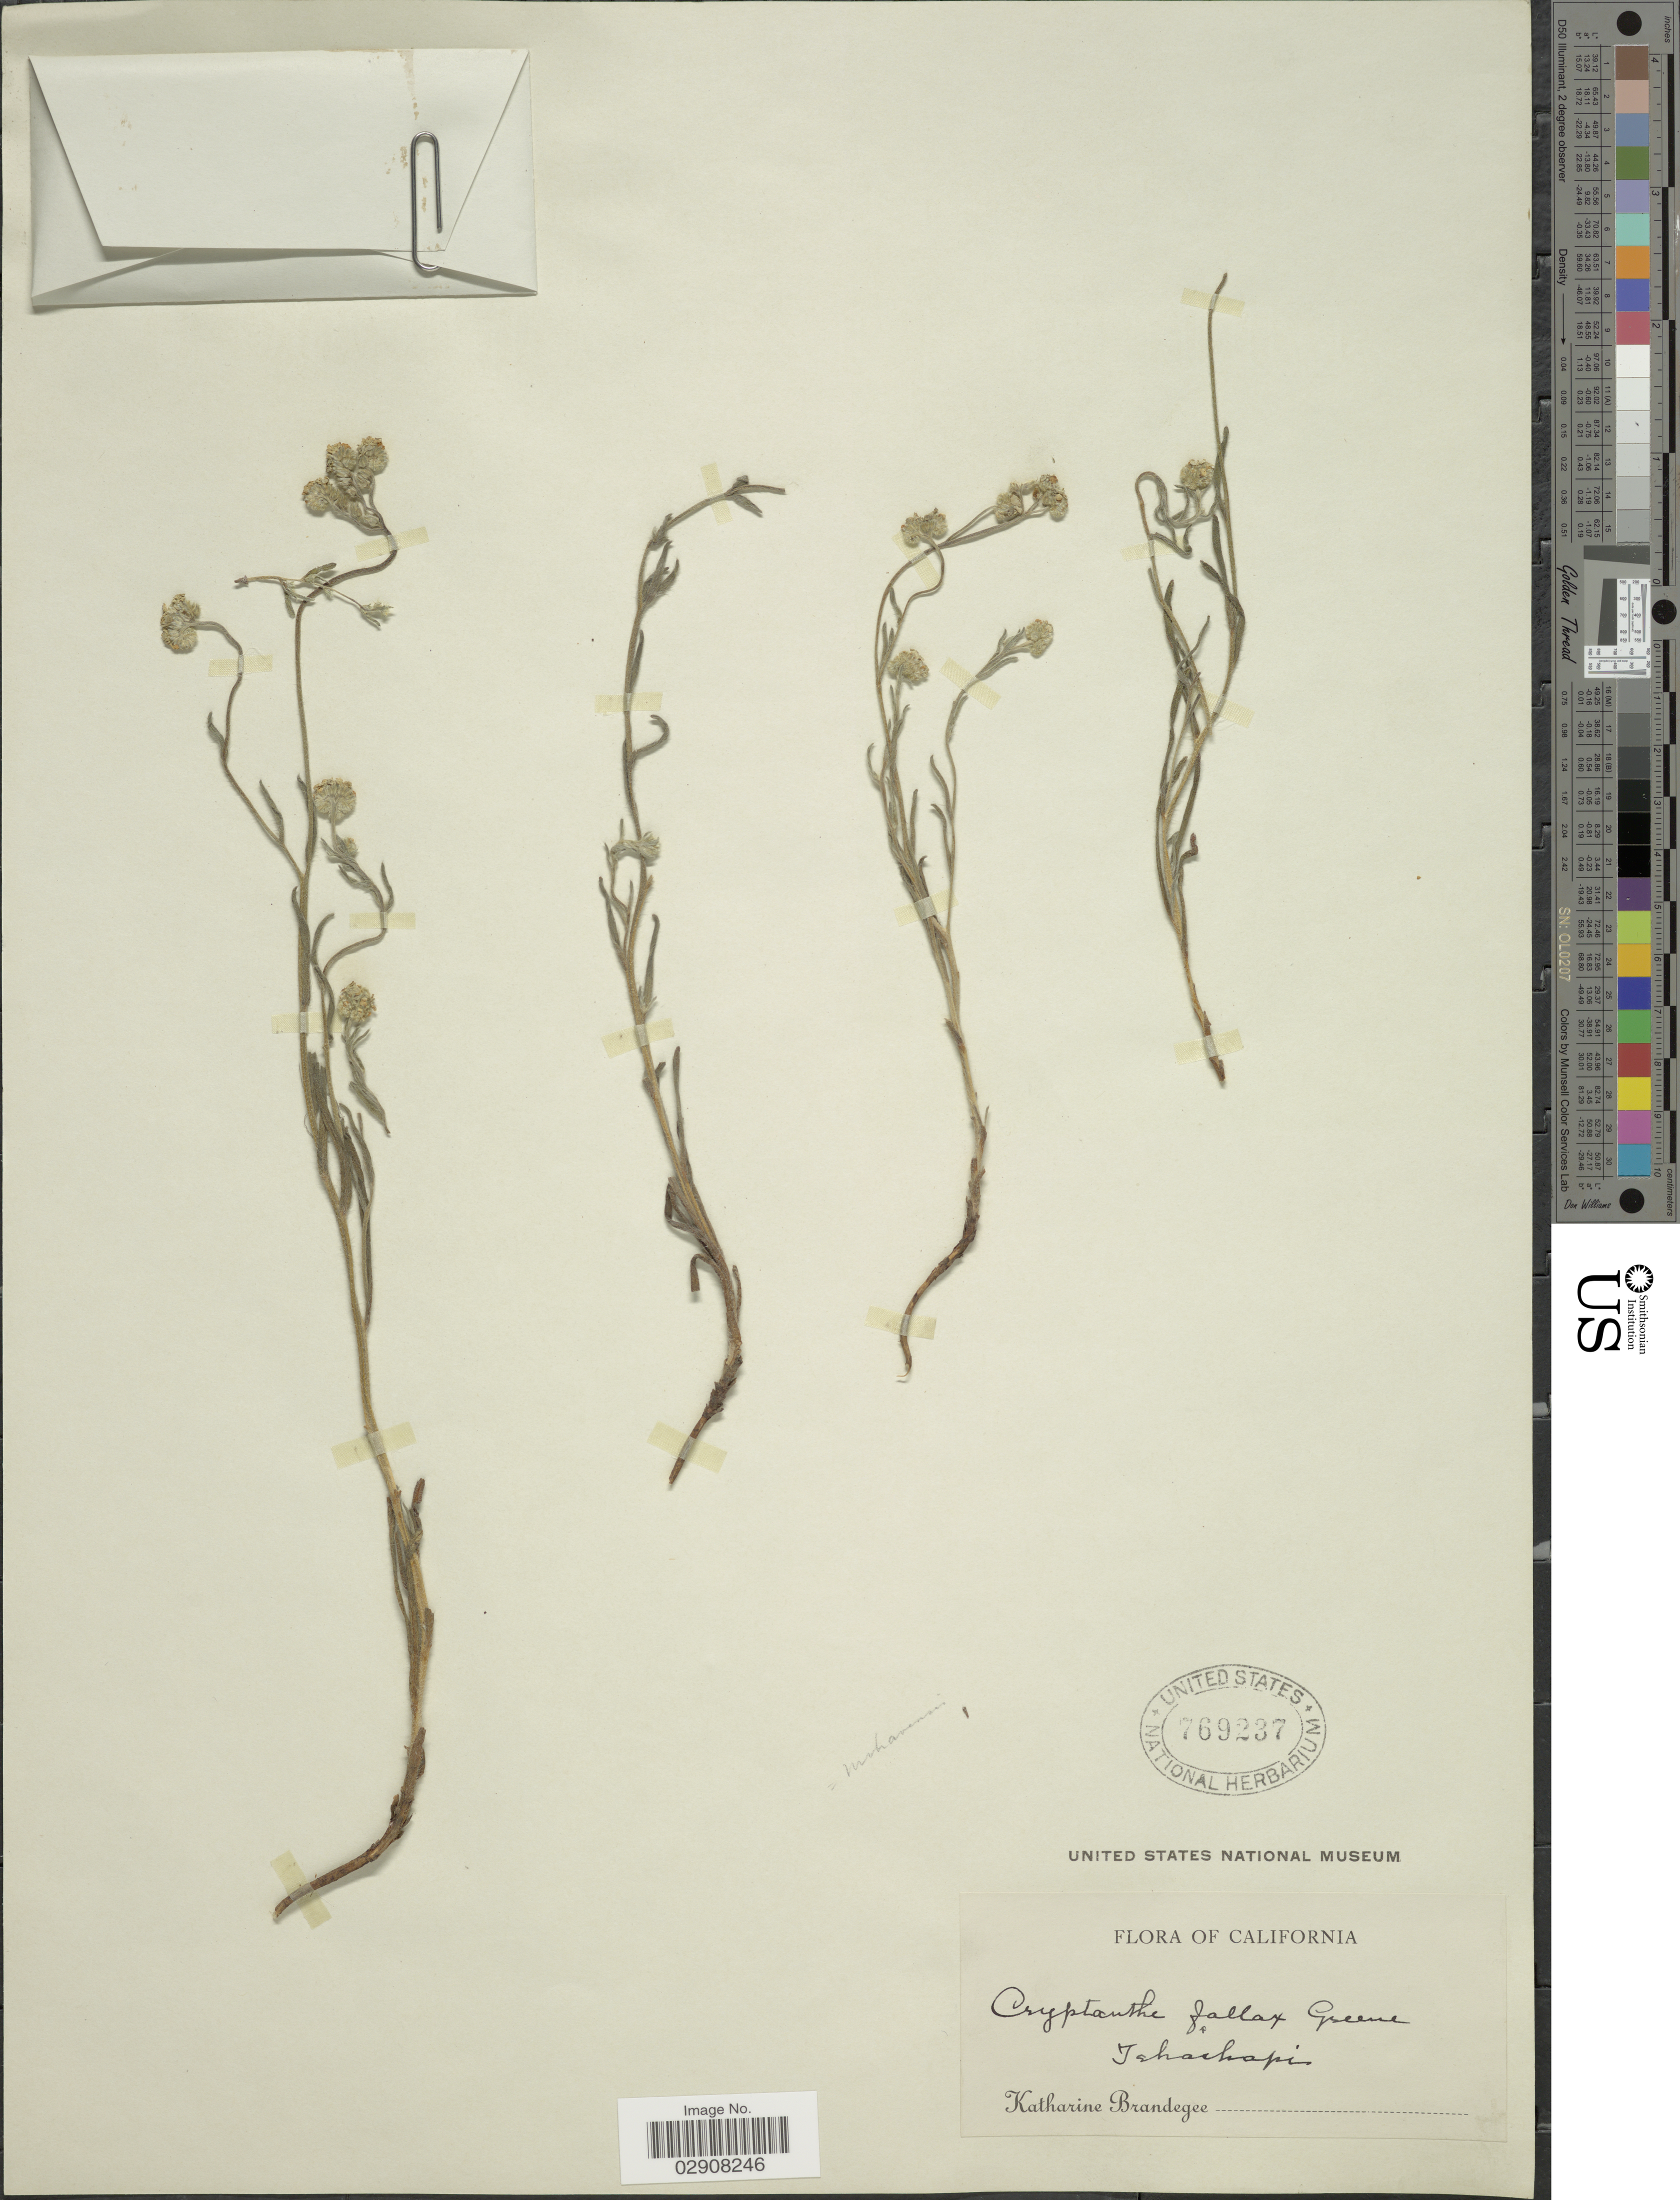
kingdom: Plantae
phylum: Tracheophyta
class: Magnoliopsida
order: Boraginales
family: Boraginaceae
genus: Cryptantha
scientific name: Cryptantha mohavensis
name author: (S.W. Greene) S.W. Greene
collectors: M. K. Brandegee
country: United States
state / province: California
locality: Tehachapi.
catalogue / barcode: US 769237